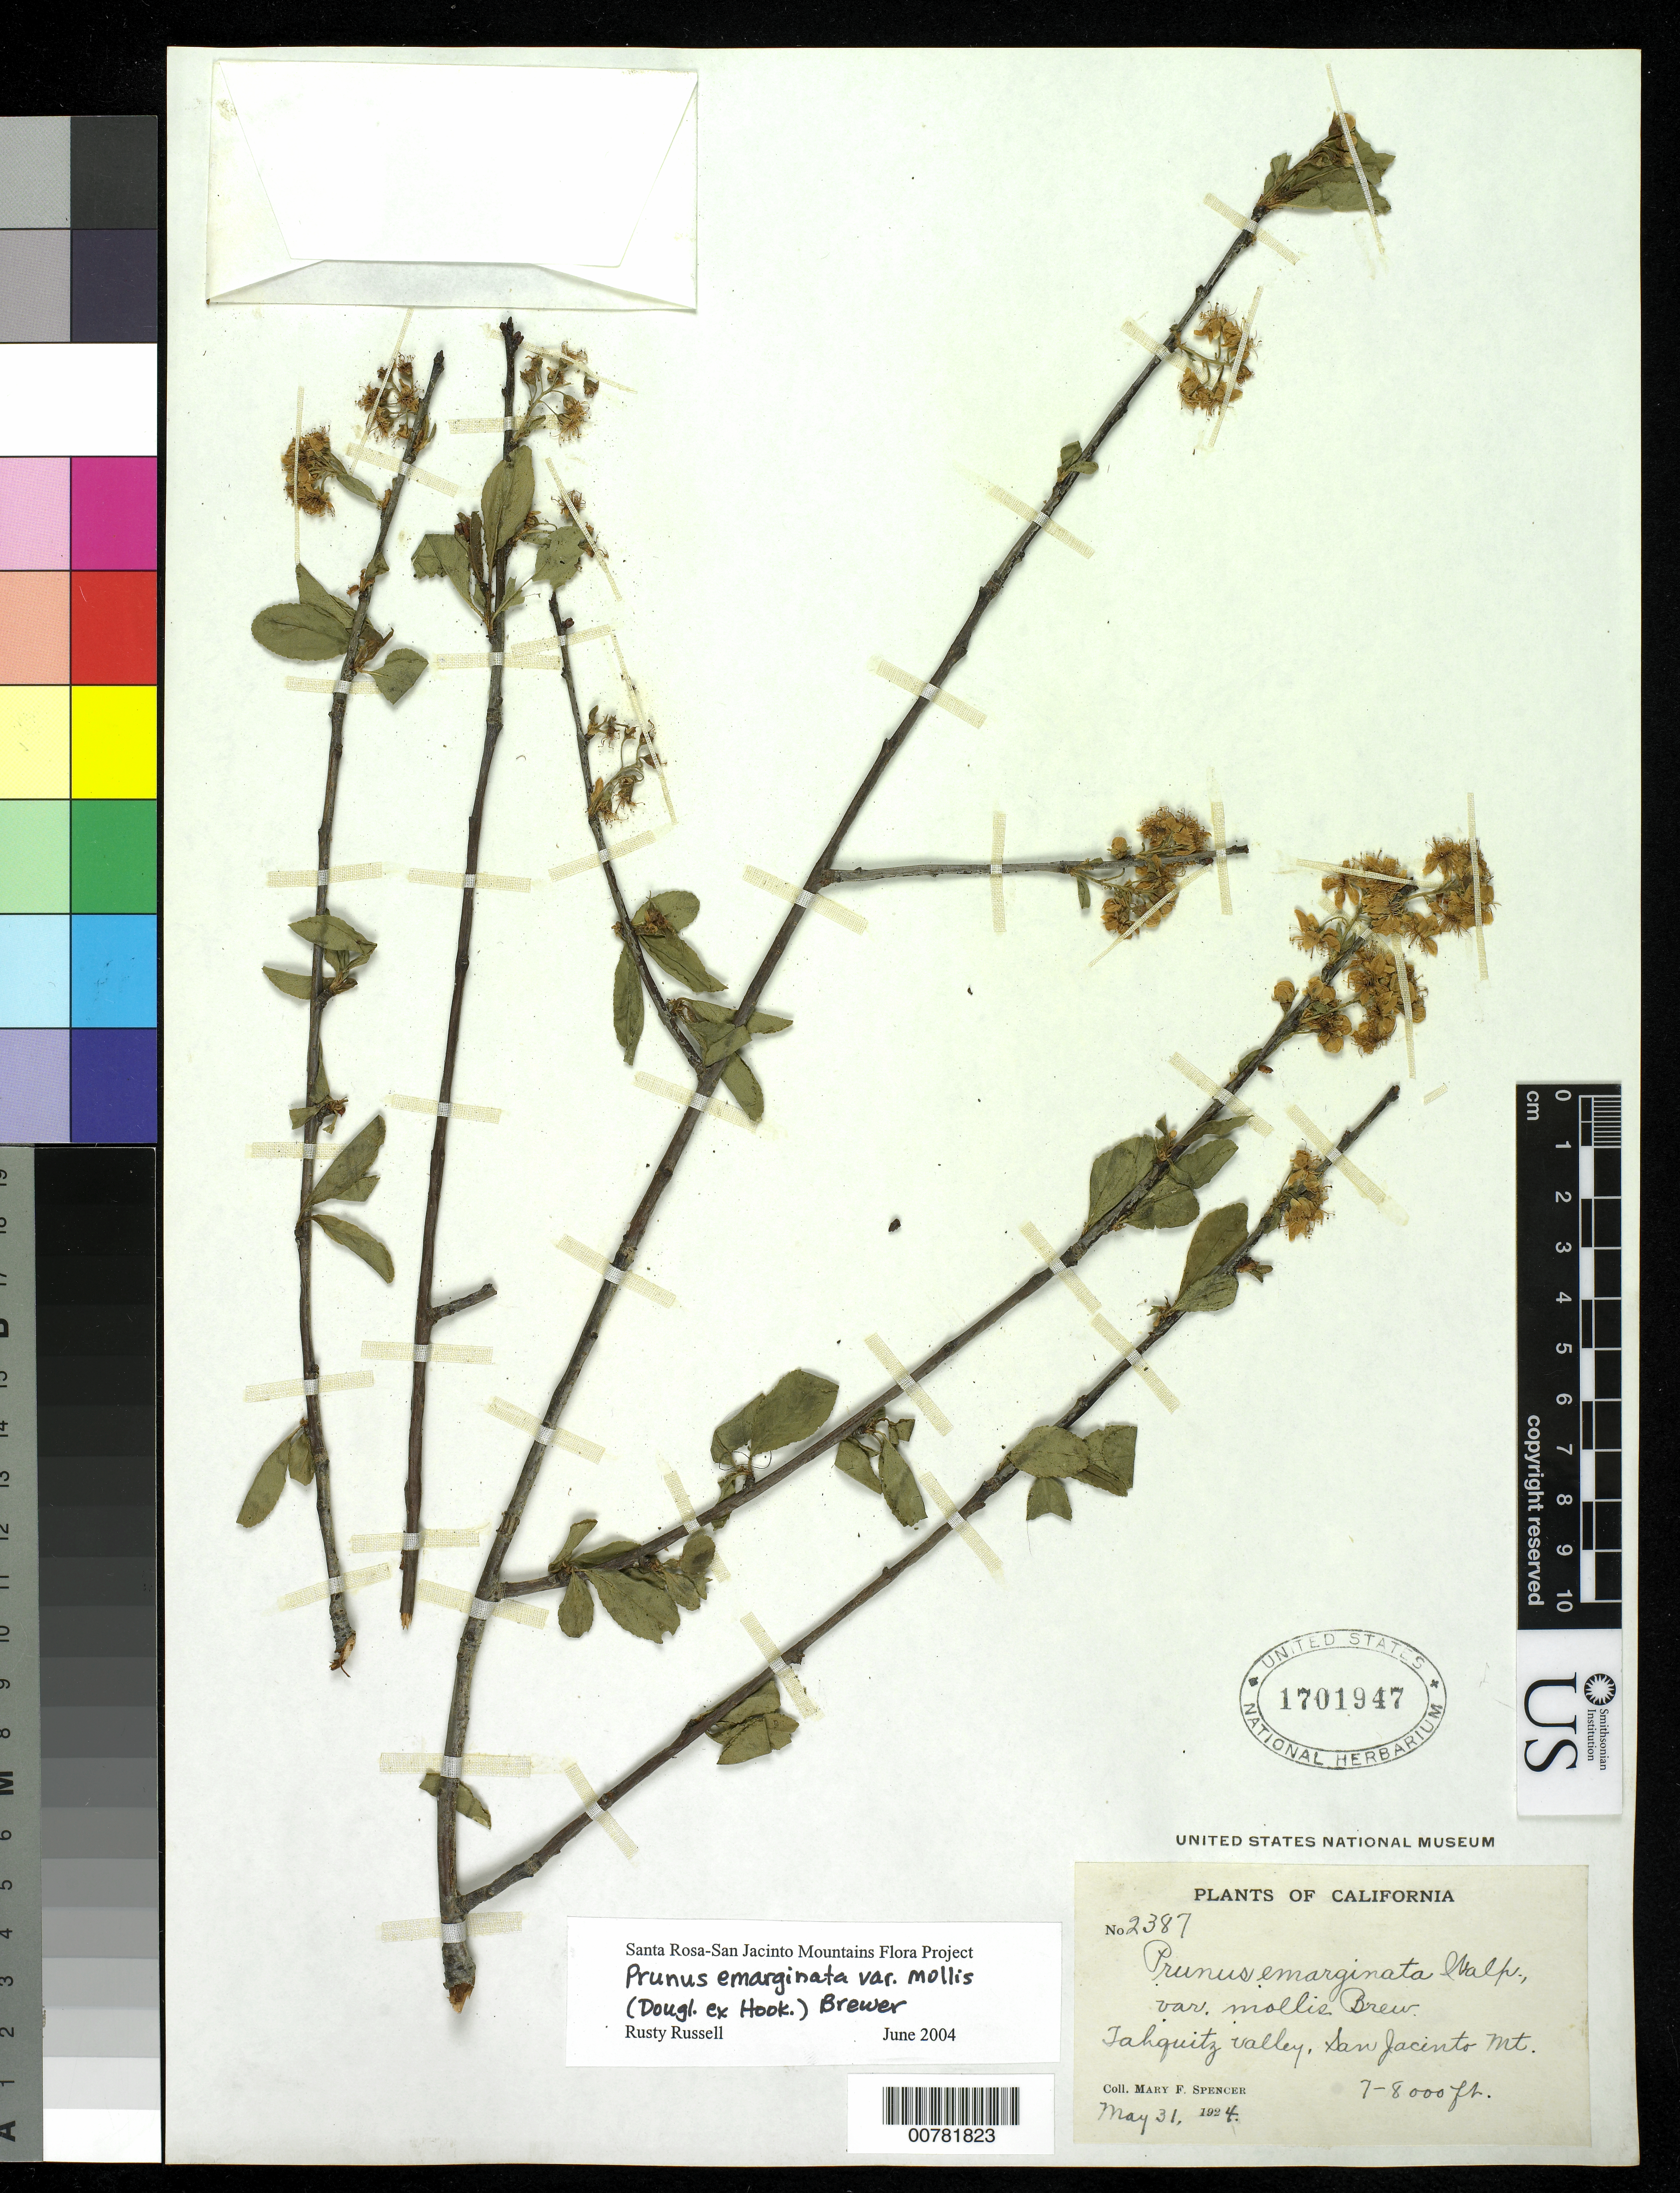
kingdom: Plantae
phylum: Tracheophyta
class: Magnoliopsida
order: Rosales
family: Rosaceae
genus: Prunus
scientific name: Prunus emarginata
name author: (Douglas ex Hook.) Eaton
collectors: M. Spencer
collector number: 2387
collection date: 1924-05-31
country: United States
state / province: California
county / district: Riverside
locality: Tahquitz valley, San Jacinto Mt.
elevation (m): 2134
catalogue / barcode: US 1701947